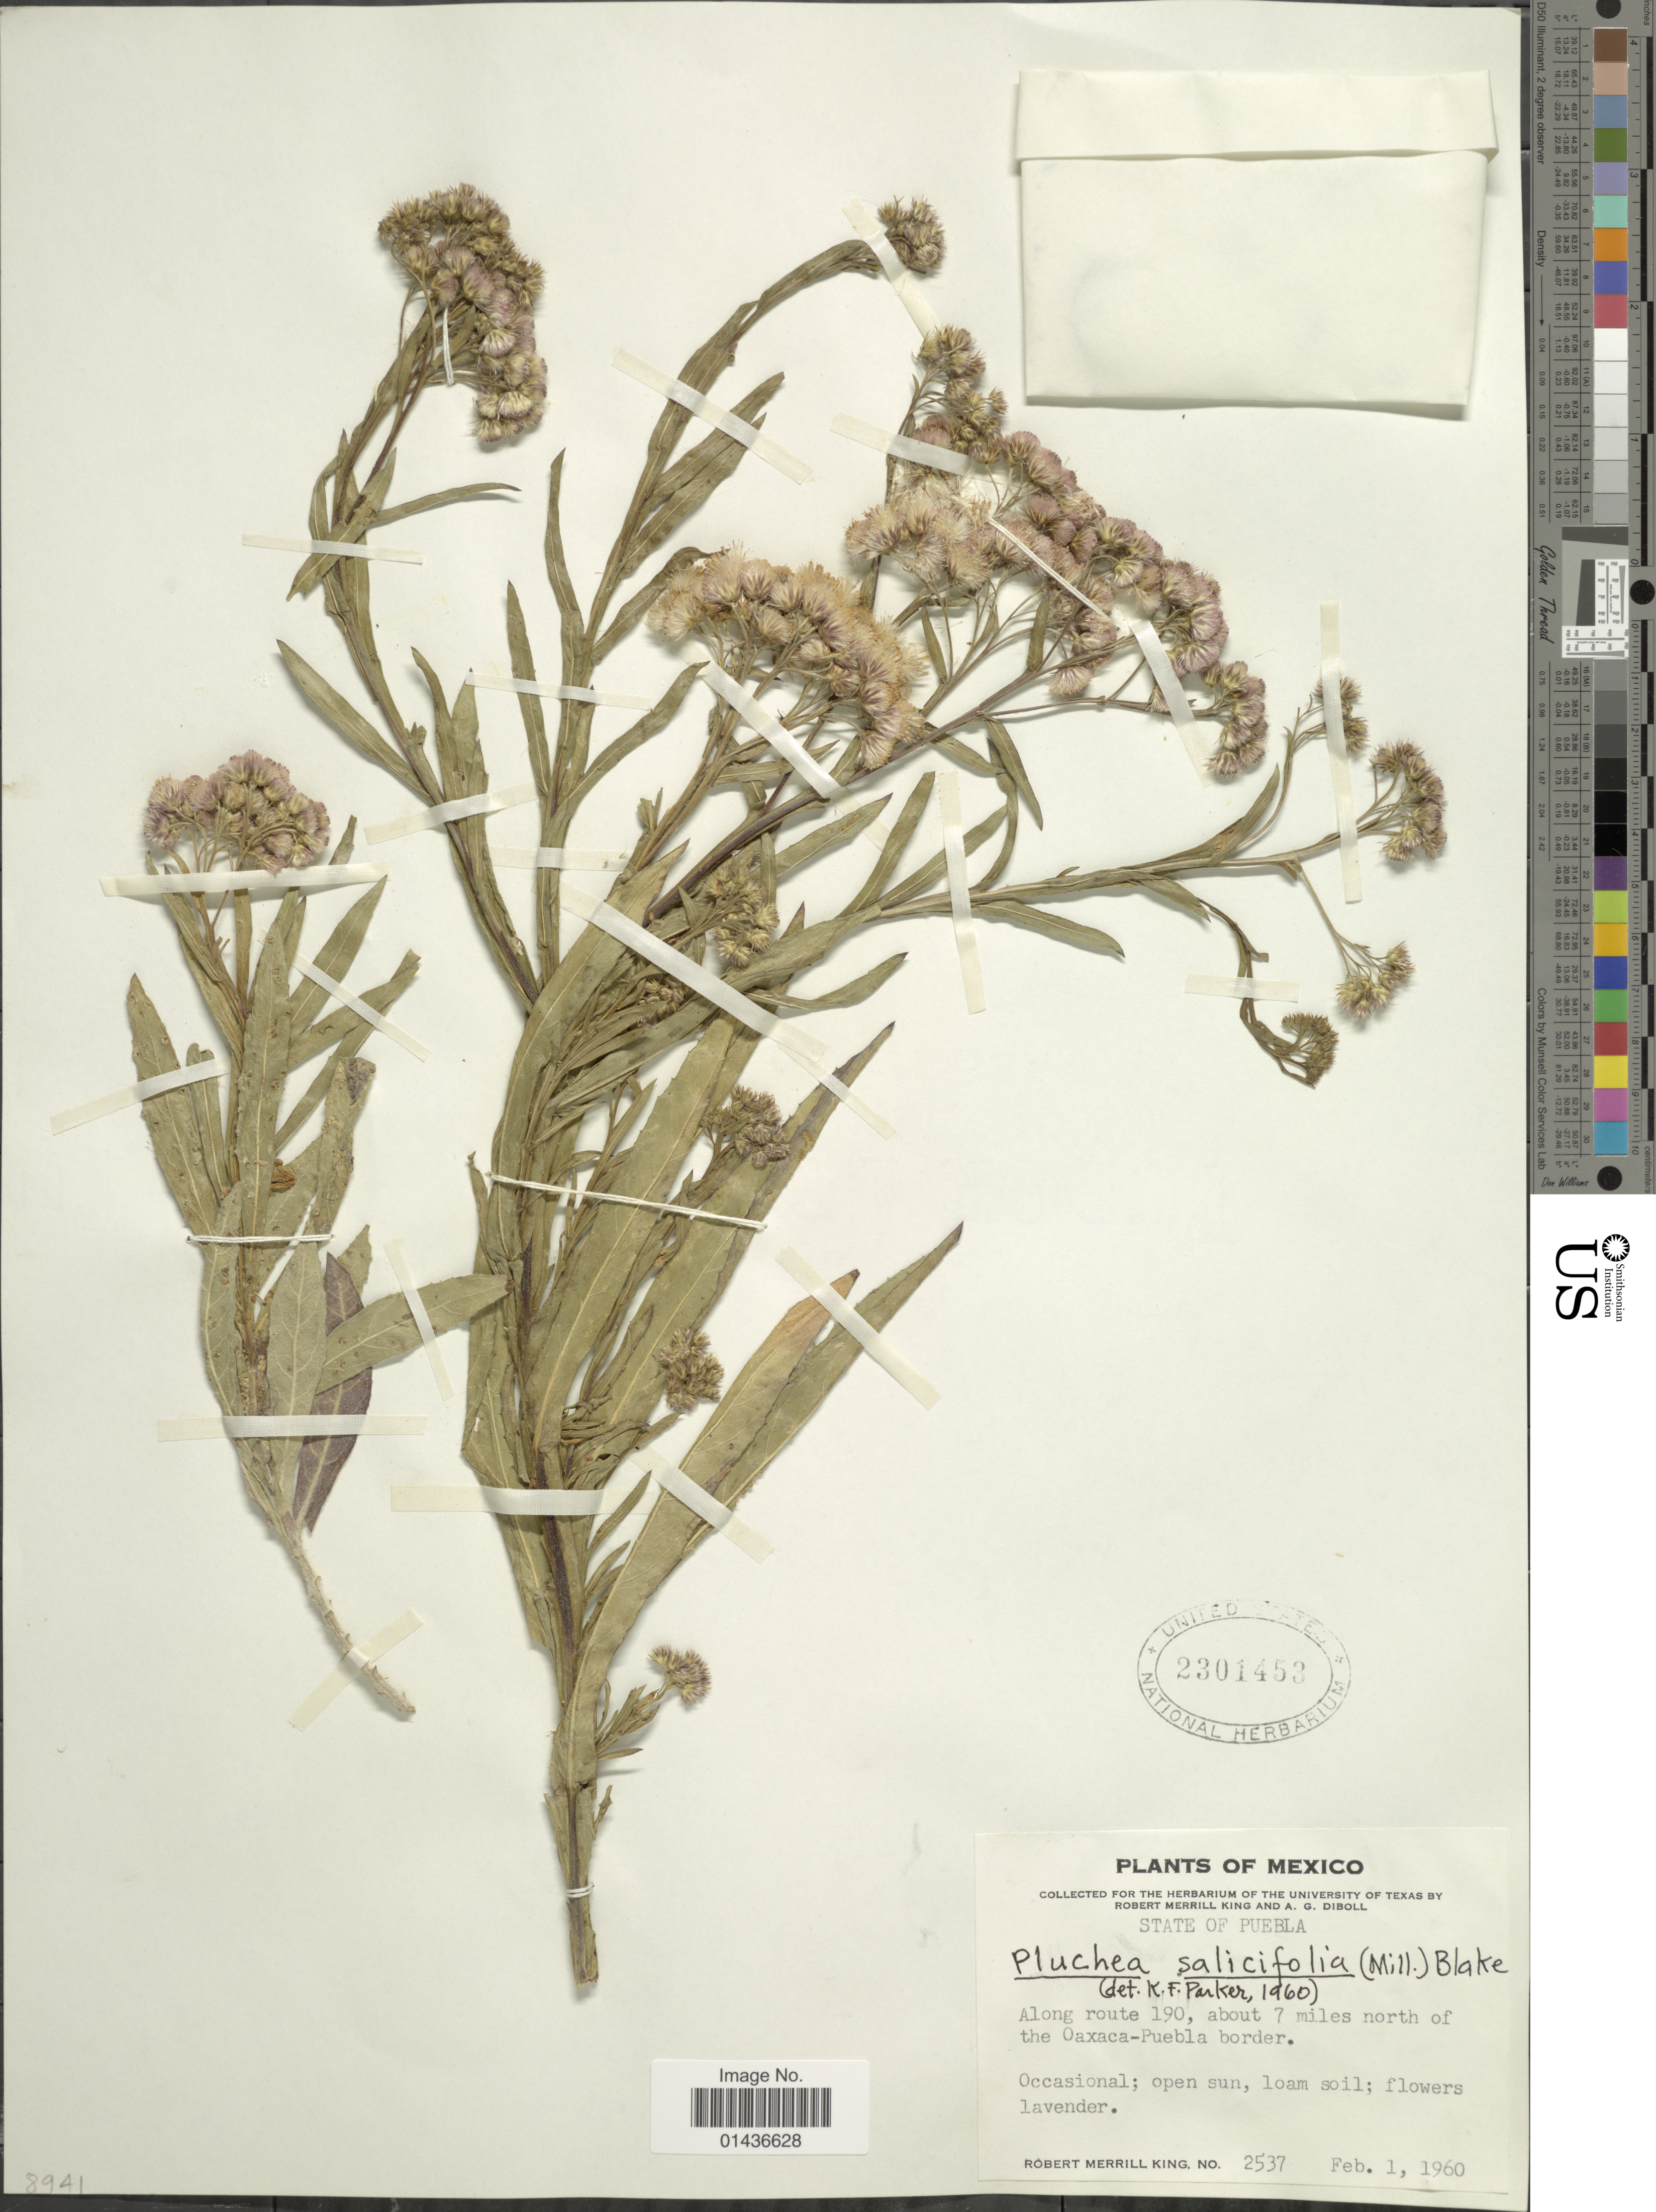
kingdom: Plantae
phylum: Tracheophyta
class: Magnoliopsida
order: Asterales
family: Asteraceae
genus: Pluchea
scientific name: Pluchea salicifolia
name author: (Mill.) S.F. Blake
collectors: R. M. King & A. Diboll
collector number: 2537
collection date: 1960-02-01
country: Mexico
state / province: Puebla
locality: Along route 190, about 7 miles north of the Oaxaca-Puebla border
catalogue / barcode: US 2301453